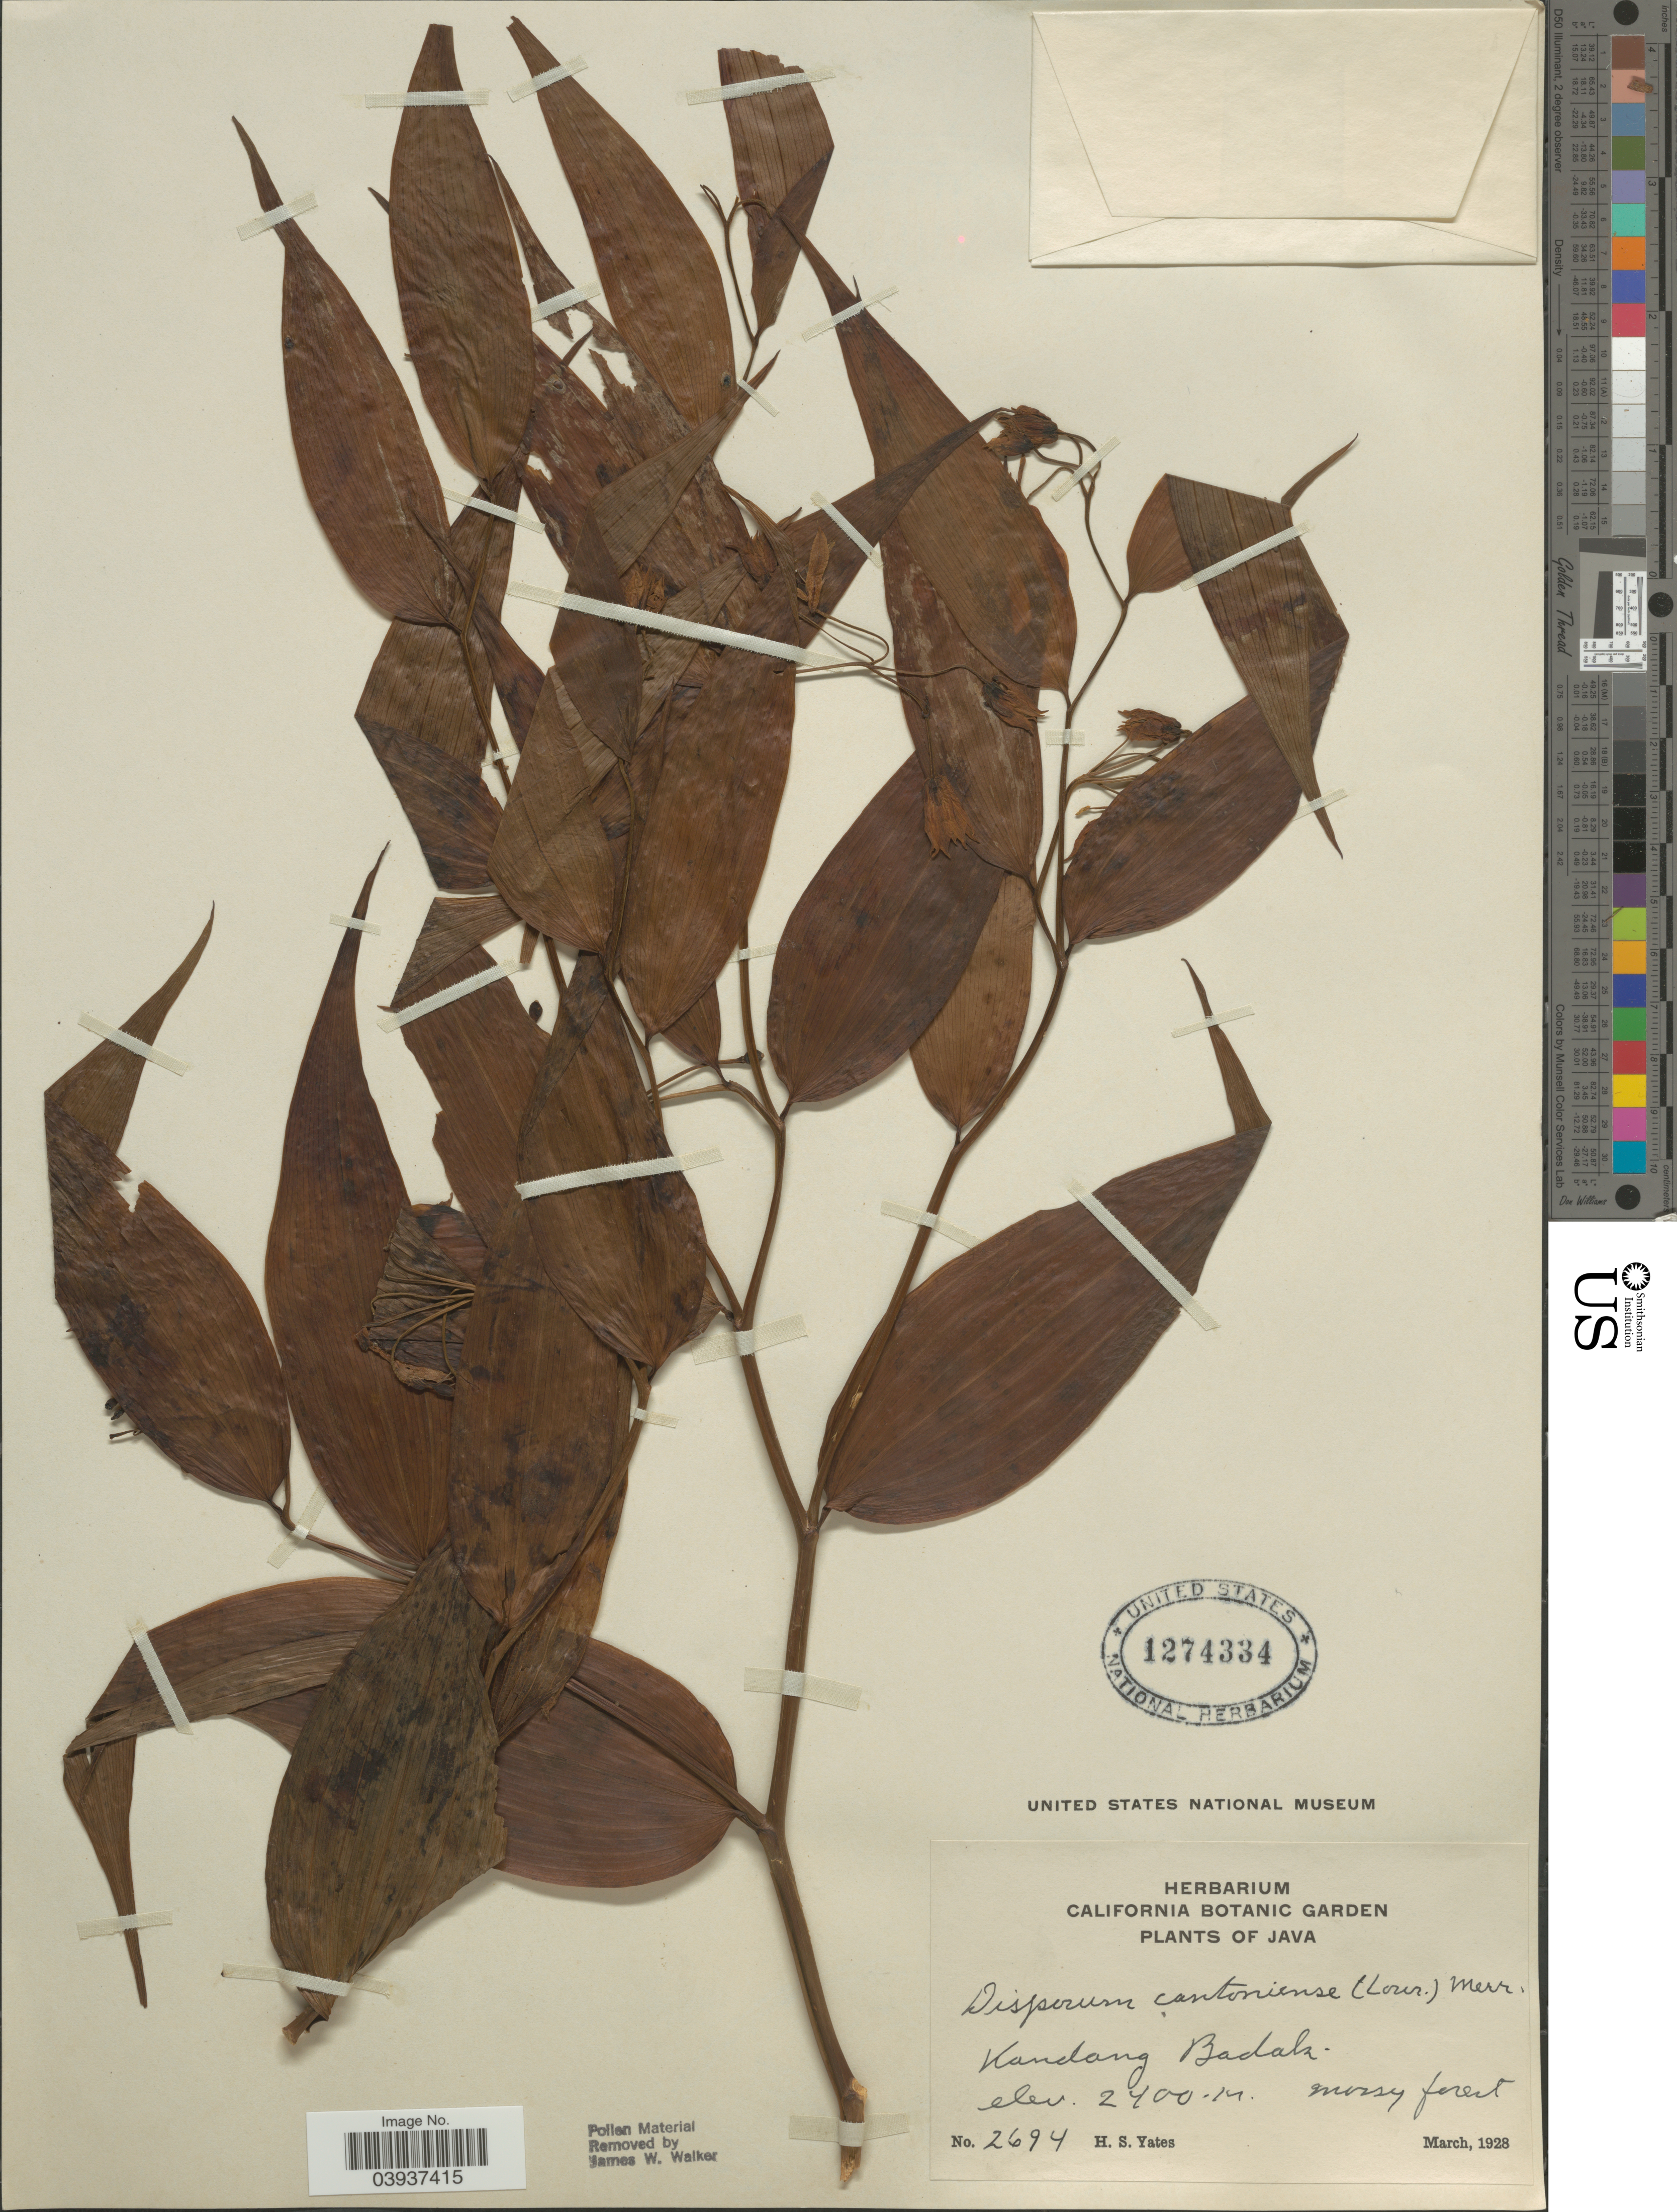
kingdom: Plantae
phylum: Tracheophyta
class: Liliopsida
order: Liliales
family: Colchicaceae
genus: Disporum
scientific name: Disporum cantoniense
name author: (Lour.) Merr.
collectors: H. S. Yates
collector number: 2694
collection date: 1928-03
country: Indonesia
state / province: Java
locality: Kandang Badak.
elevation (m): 2400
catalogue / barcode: US 1274334